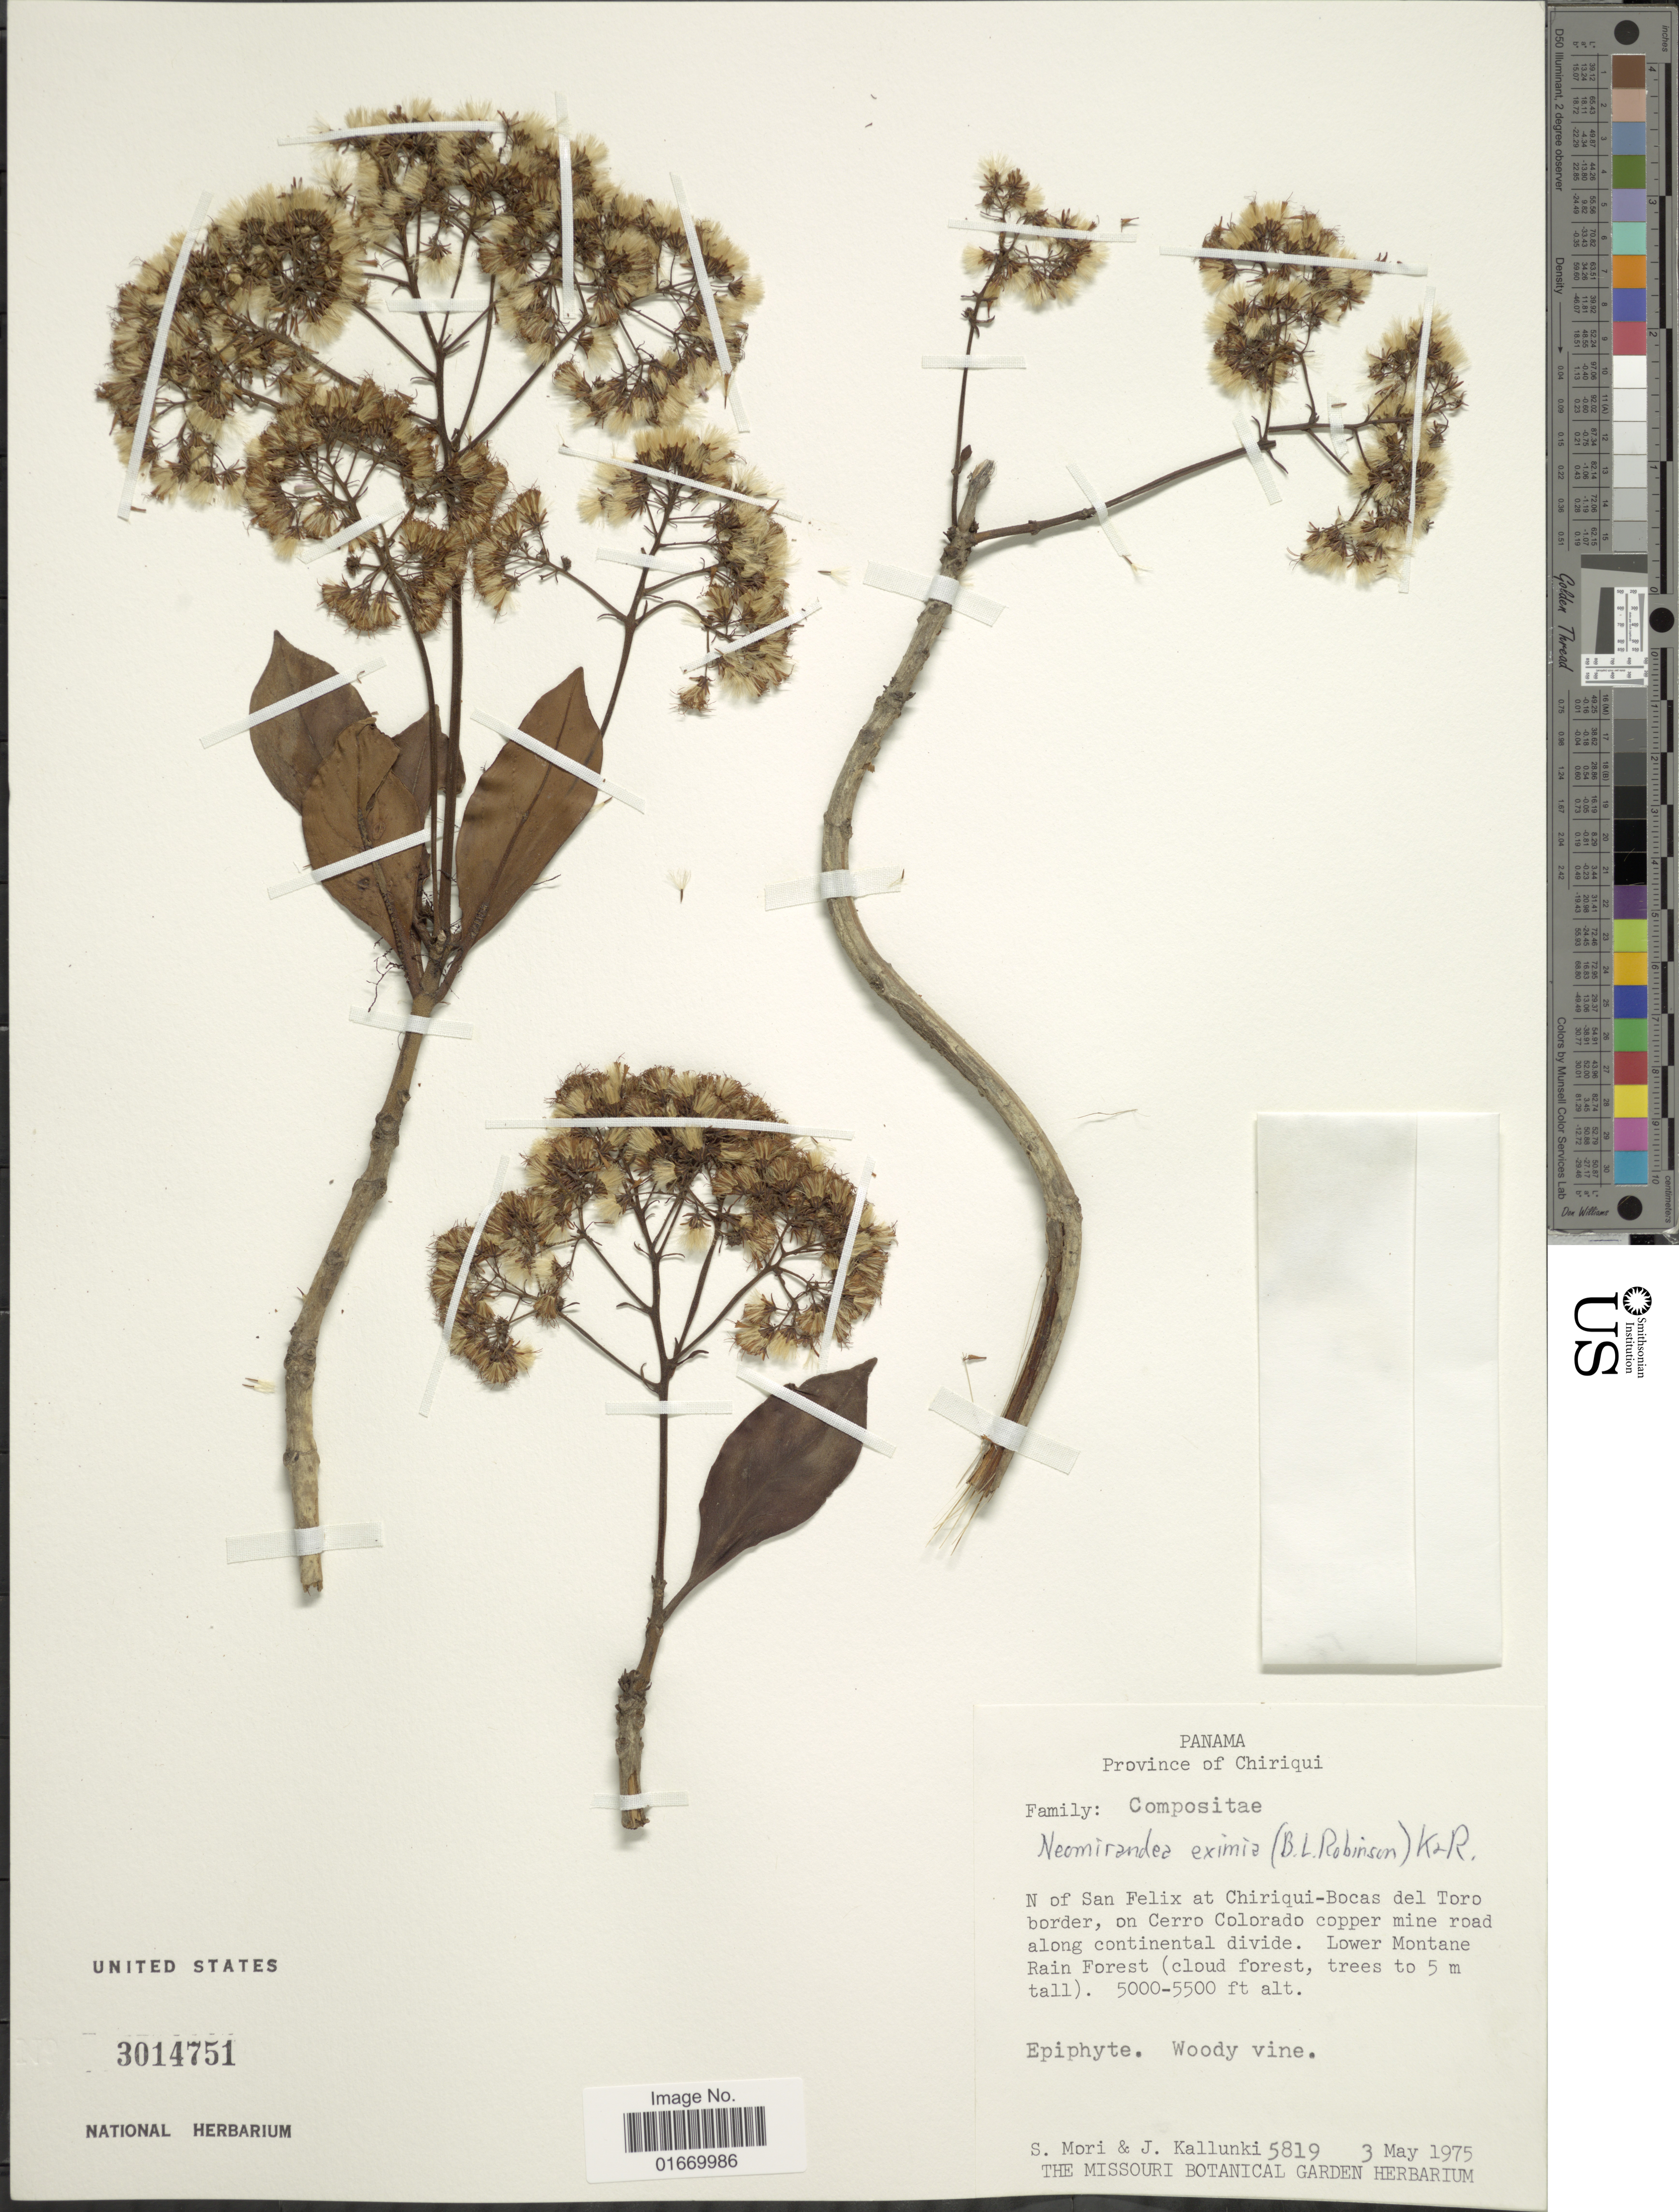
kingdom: Plantae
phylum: Tracheophyta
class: Magnoliopsida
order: Asterales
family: Asteraceae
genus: Neomirandea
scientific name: Neomirandea eximia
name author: (B.L. Rob.) R.M. King & H. Rob.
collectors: S. Mori & J. Kallunki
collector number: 5819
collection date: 1975-05-03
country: Panama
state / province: Chiriqui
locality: N of San Felix at Chiriqui-Bocas del Toro border, on Cerro Colorado copper mine road along continental divide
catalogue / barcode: US 3014